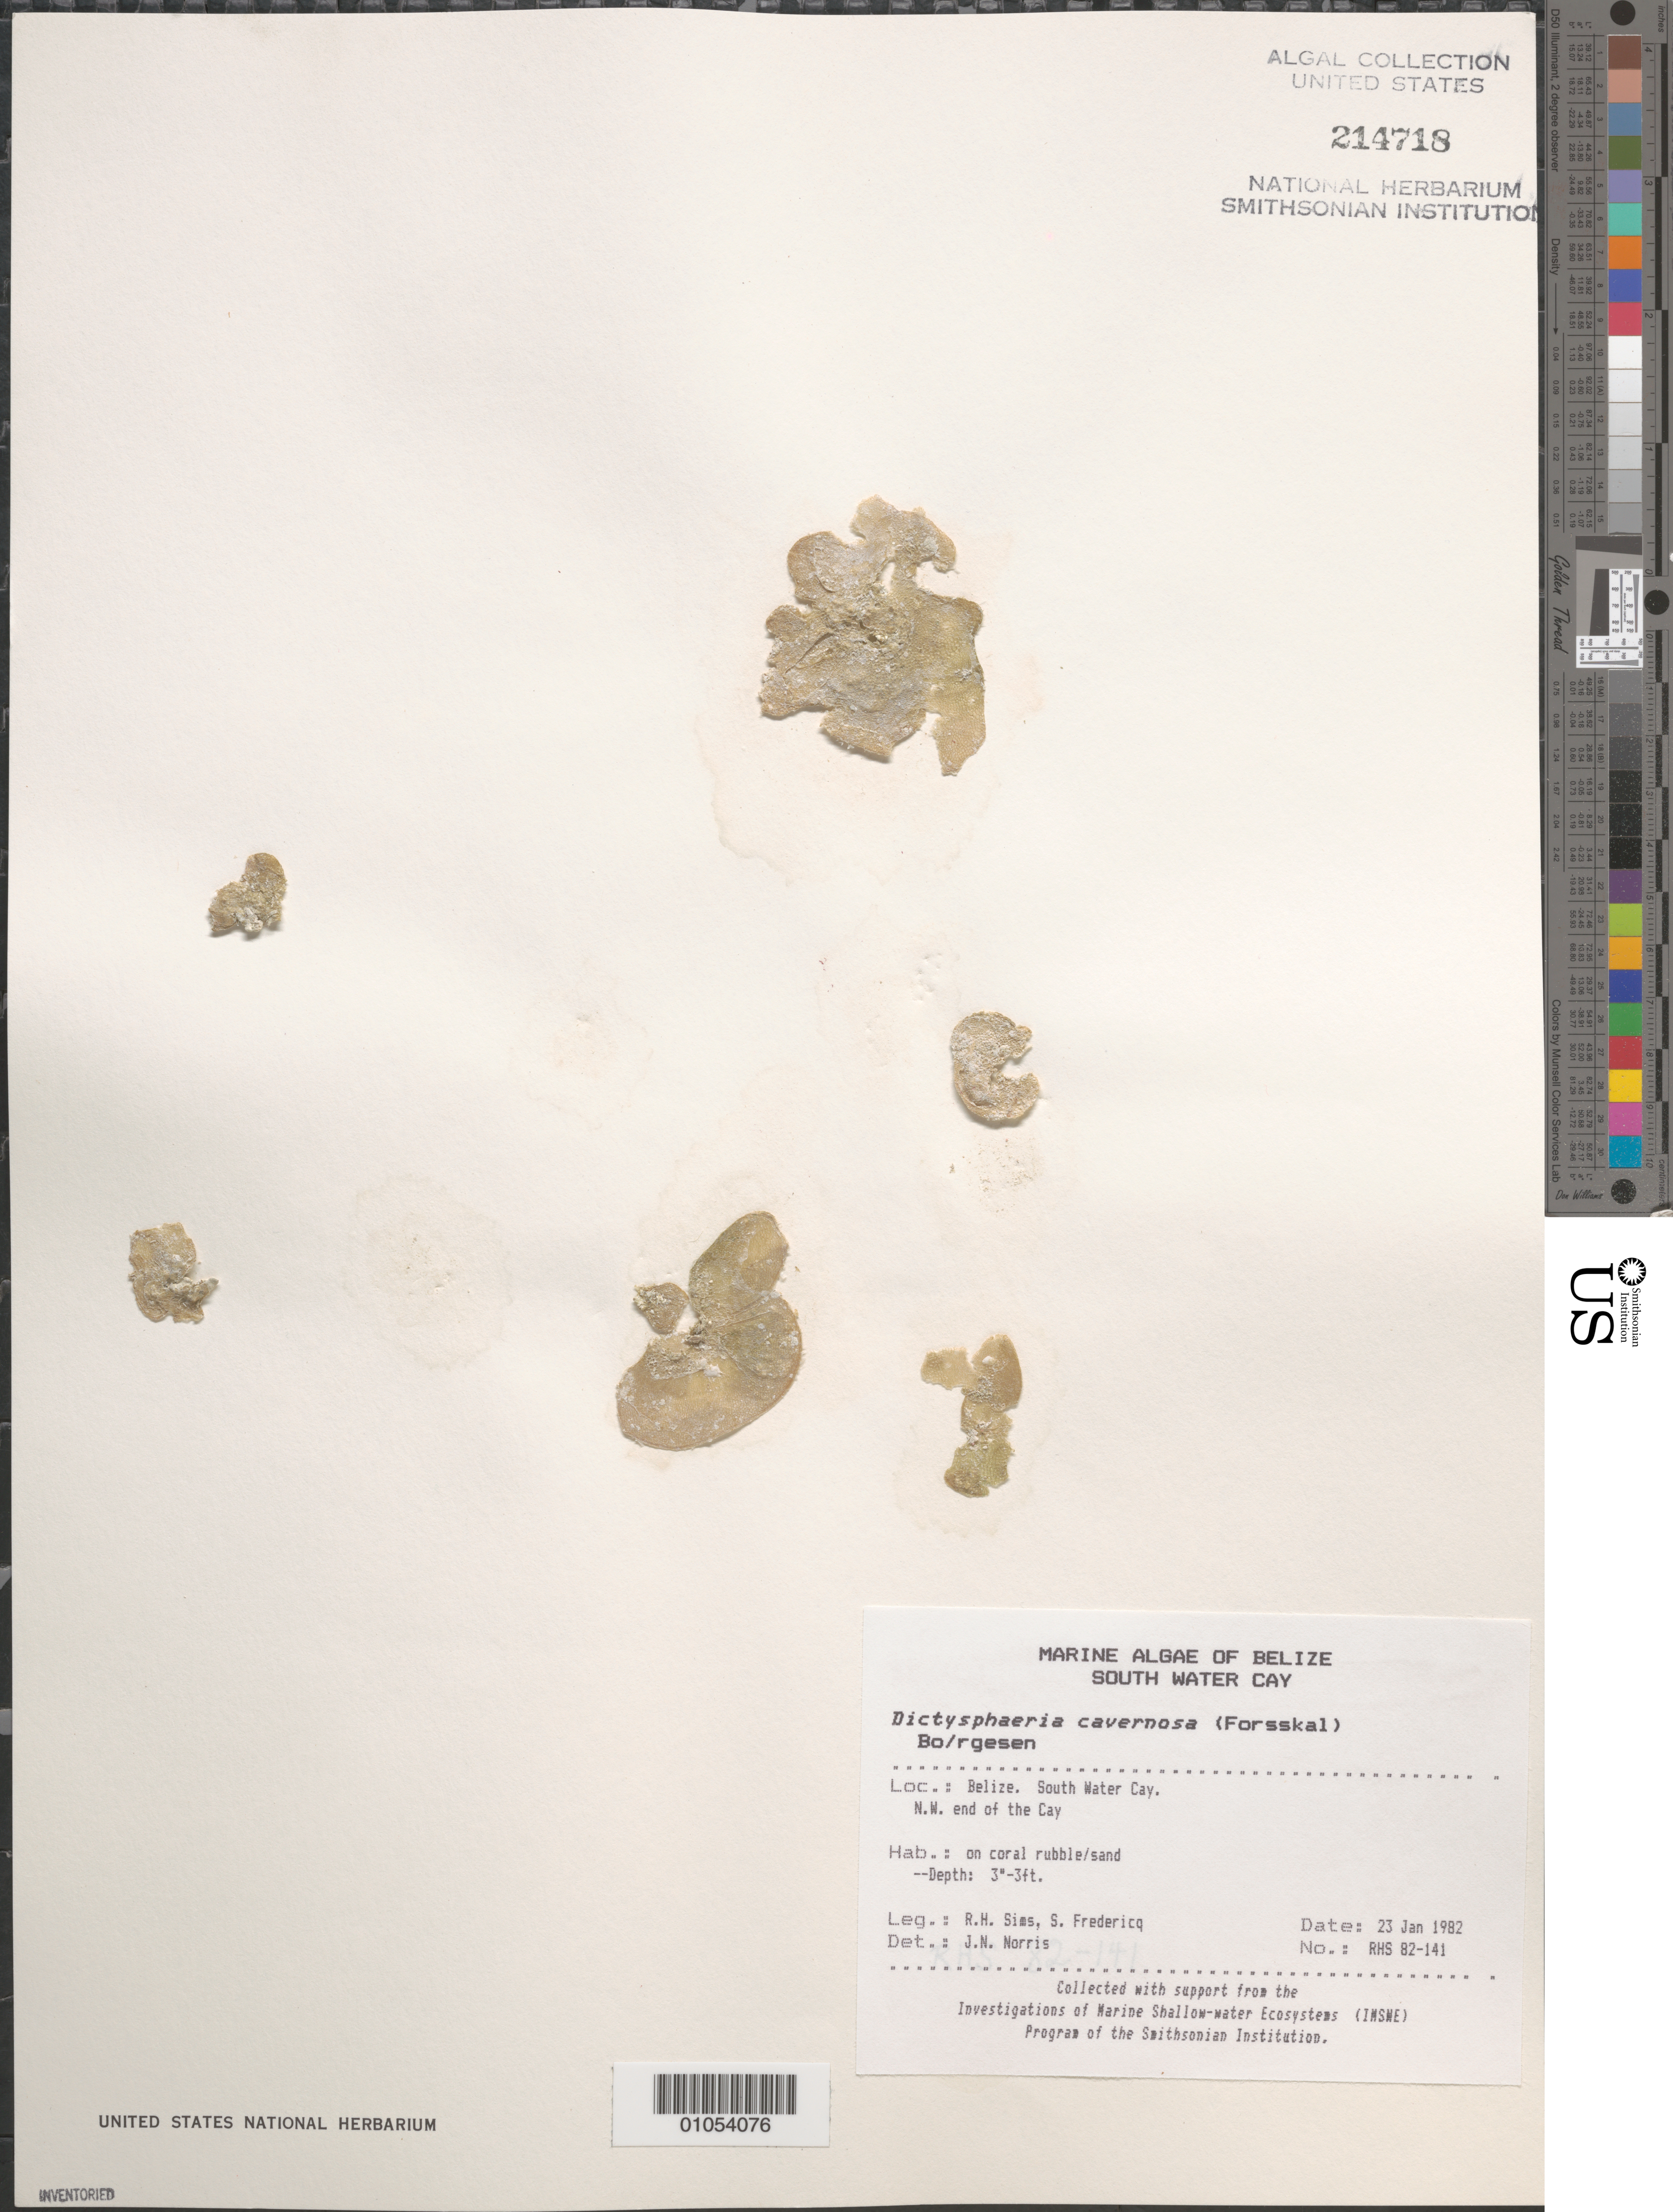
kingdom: Plantae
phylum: Chlorophyta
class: Ulvophyceae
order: Siphonocladales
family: Siphonocladaceae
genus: Dictyosphaeria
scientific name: Dictyosphaeria cavernosa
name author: (Forssk.) Børgesen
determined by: Norris, James N.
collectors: R. H. Sims & S. Fredericq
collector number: RHS 82-141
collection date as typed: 23 Jan 1982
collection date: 1982-01-23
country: Belize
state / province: Stann Creek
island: South Water Cay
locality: Northwest end of cay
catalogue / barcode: US 214718